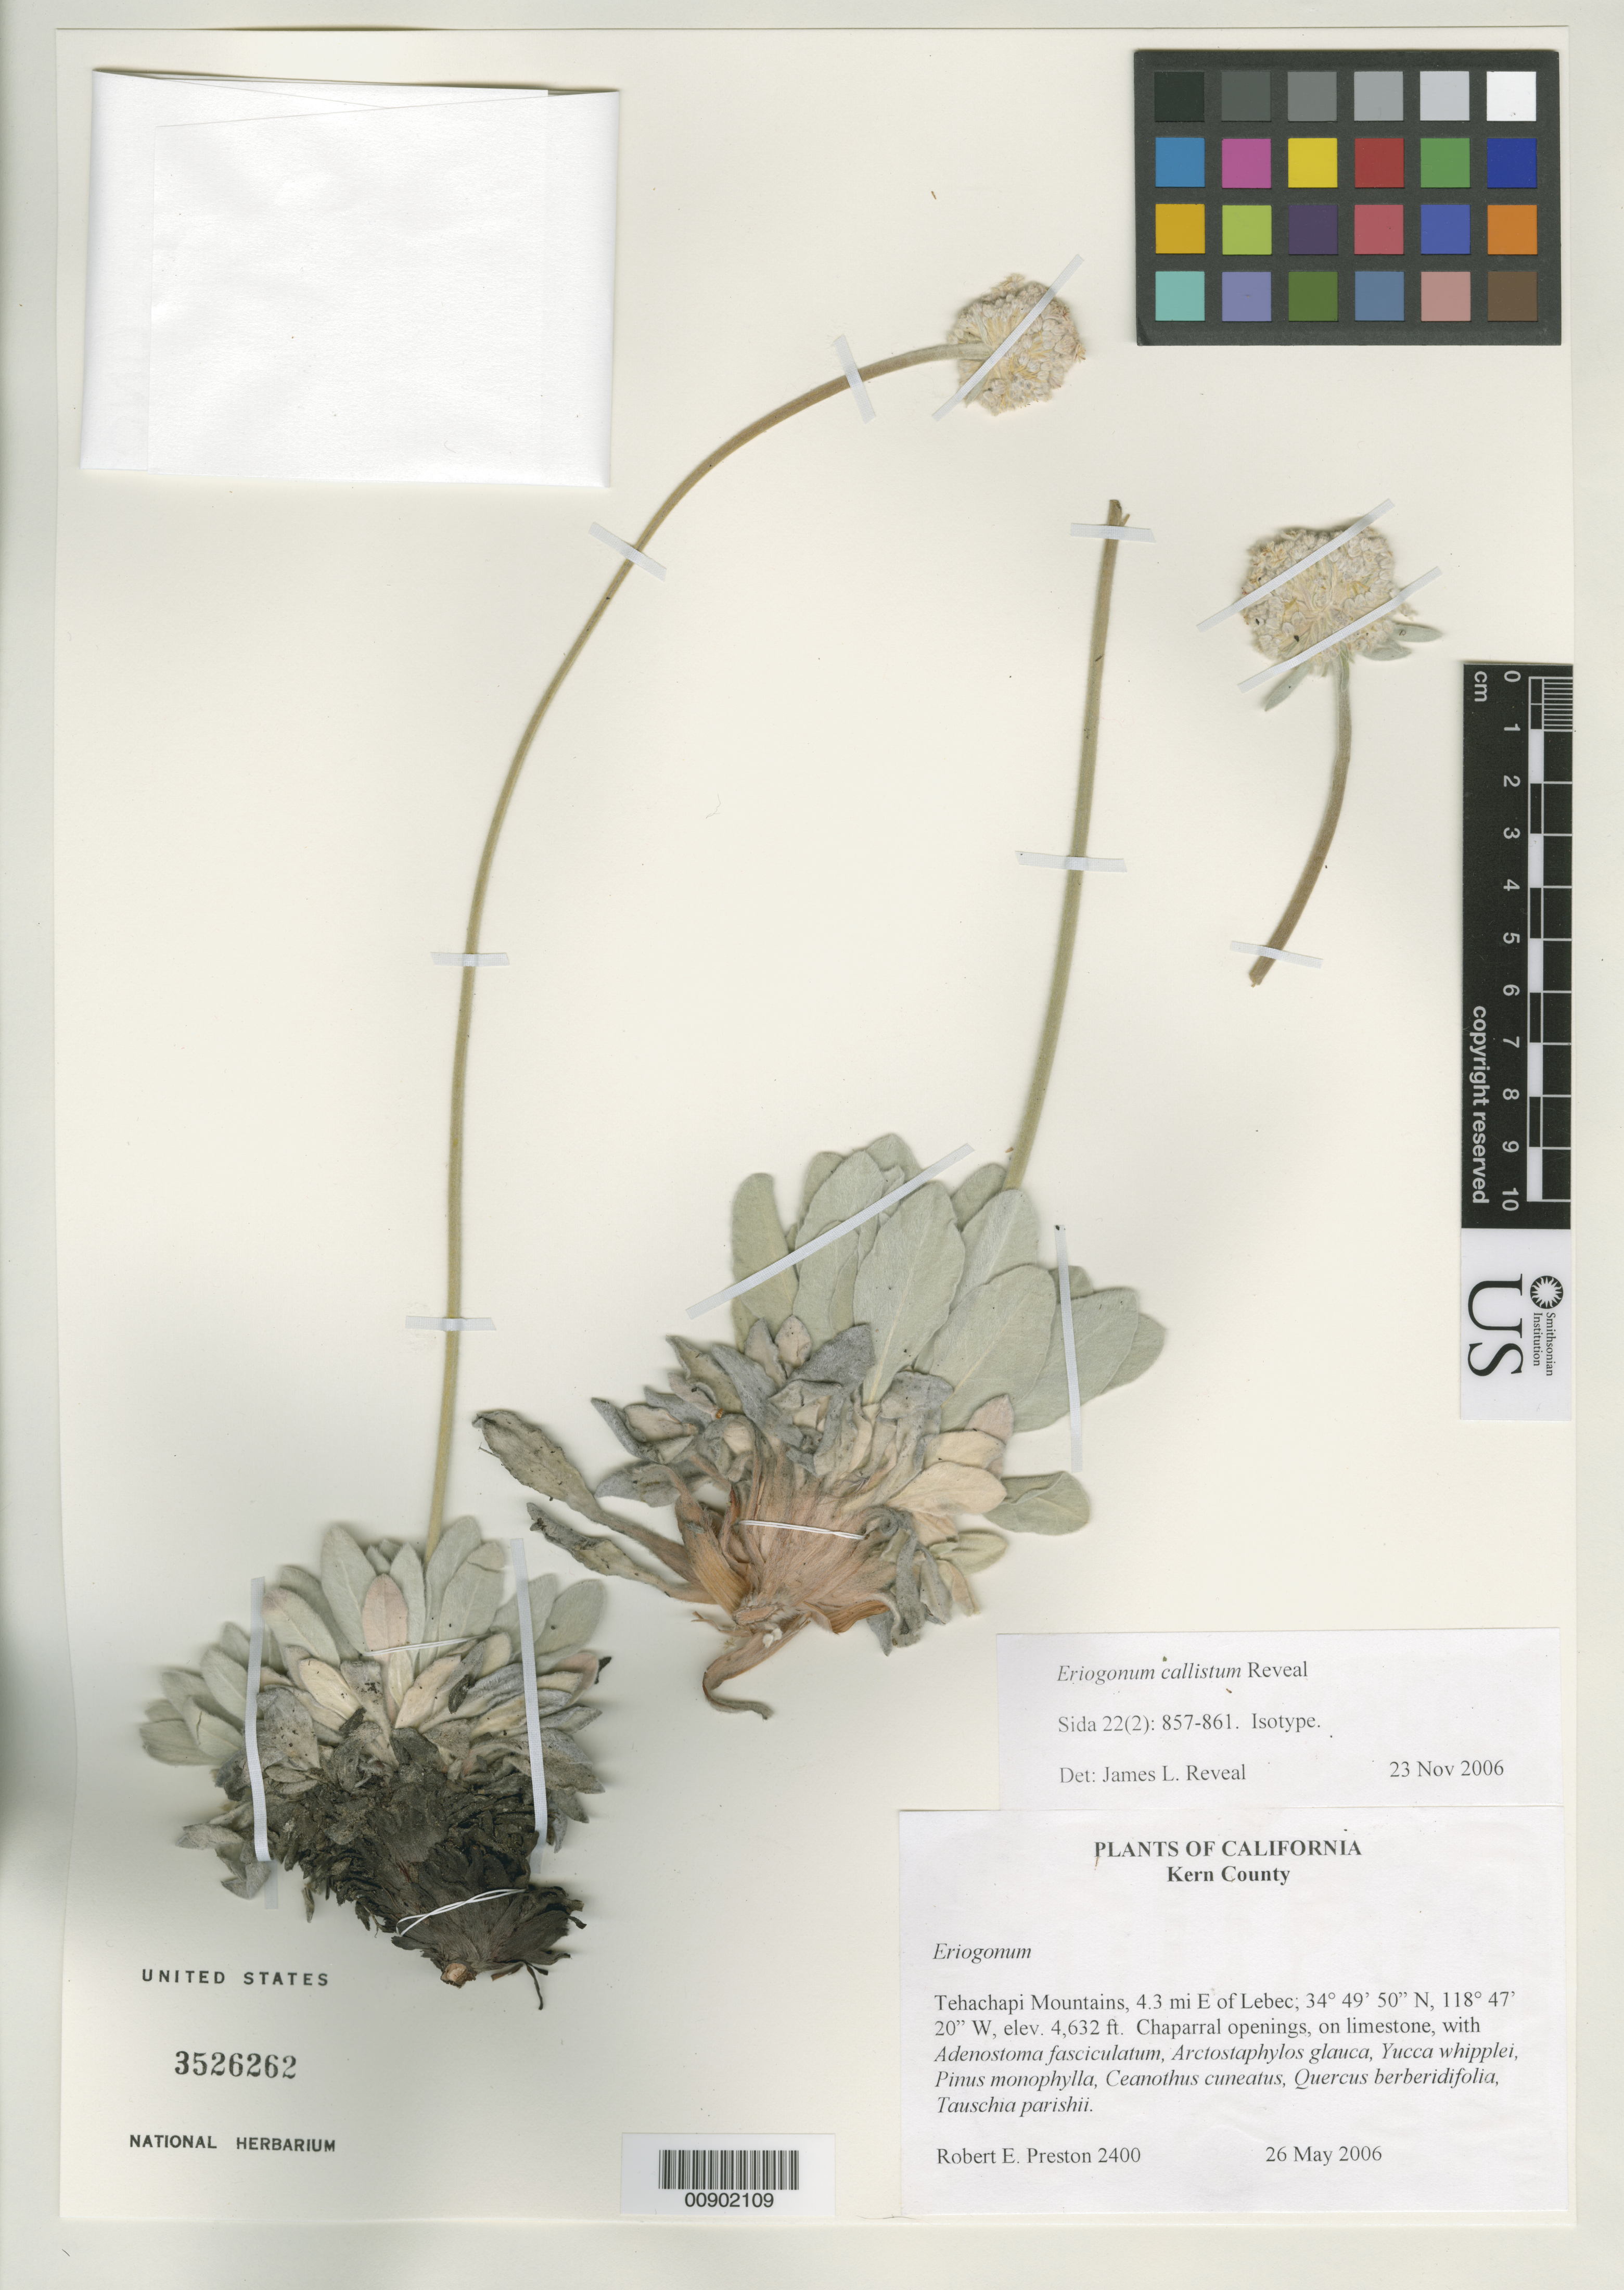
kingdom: Plantae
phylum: Tracheophyta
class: Magnoliopsida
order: Caryophyllales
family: Polygonaceae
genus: Eriogonum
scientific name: Eriogonum callistum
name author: Reveal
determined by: Reveal, J. L.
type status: Isotype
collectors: R. E. Preston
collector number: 2400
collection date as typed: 26 May 2006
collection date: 2006-05-26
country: United States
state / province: California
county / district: Kern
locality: Tehachapi Mountains, 4.3 mi E of Lebec.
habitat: Chaparral openings, on limestone.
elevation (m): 1412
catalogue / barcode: US 3526262